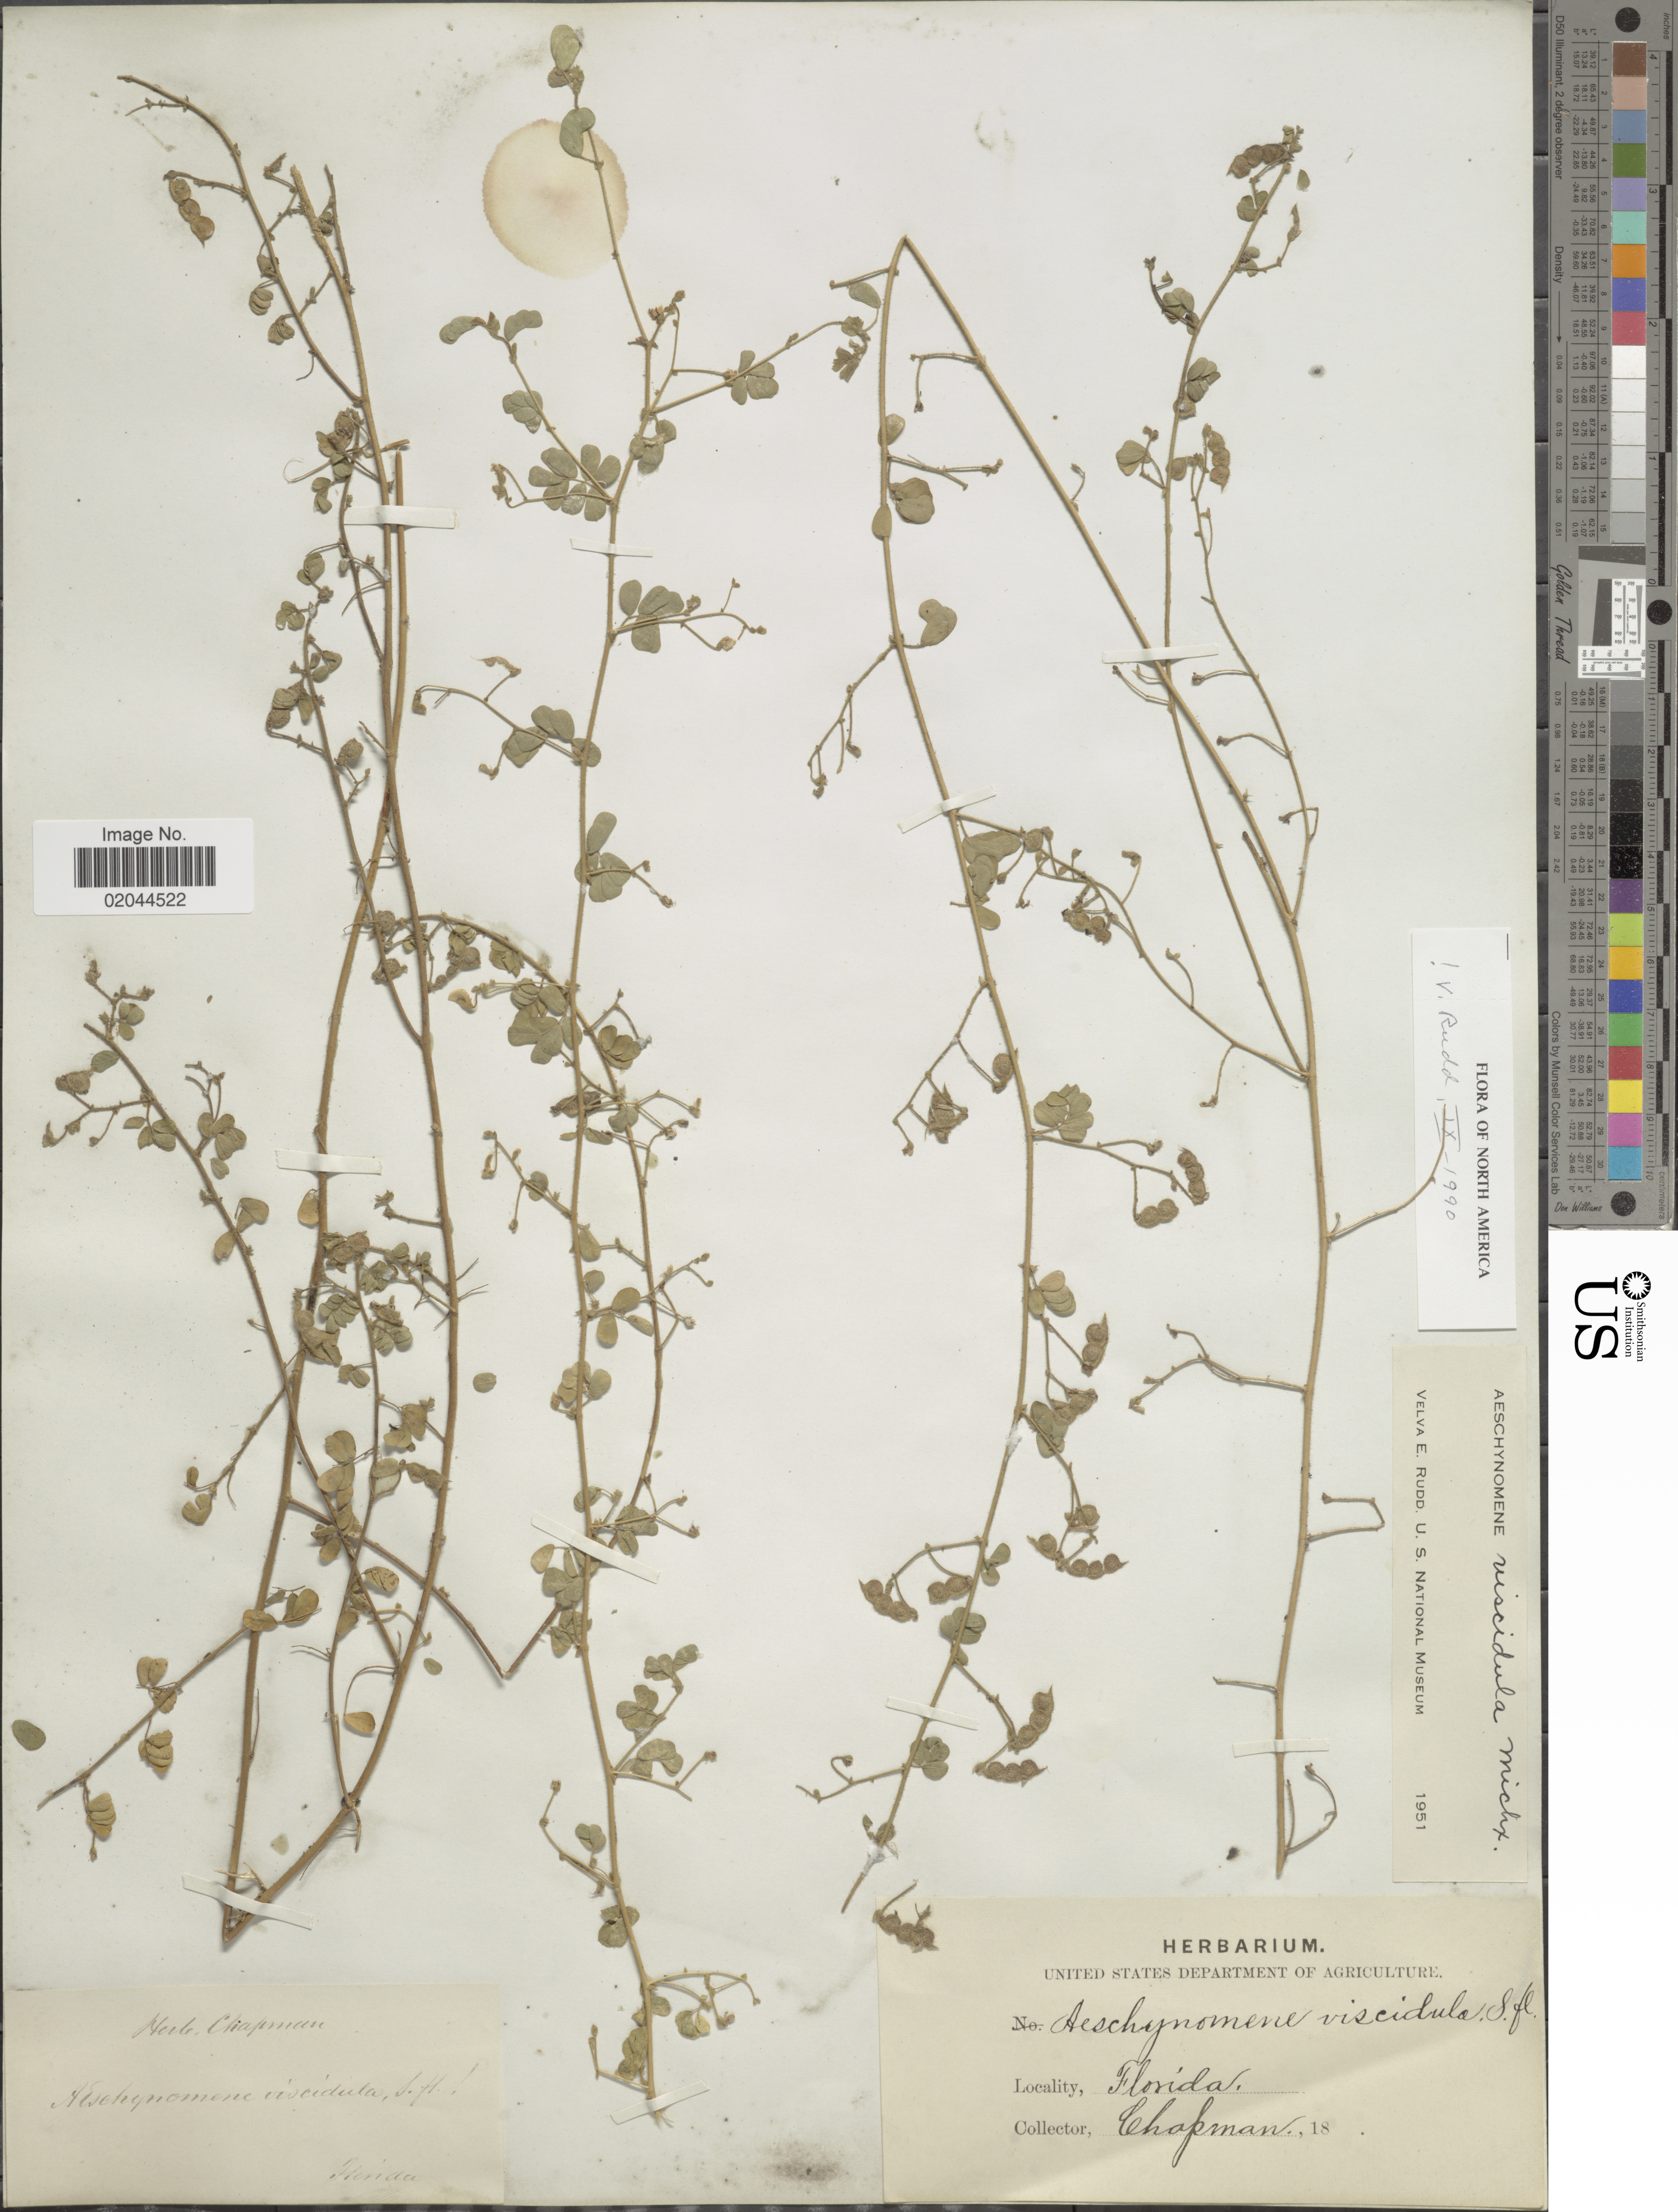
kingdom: Plantae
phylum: Tracheophyta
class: Magnoliopsida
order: Fabales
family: Fabaceae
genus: Aeschynomene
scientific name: Aeschynomene viscidula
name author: Michx.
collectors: A. Chapman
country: United States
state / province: Florida